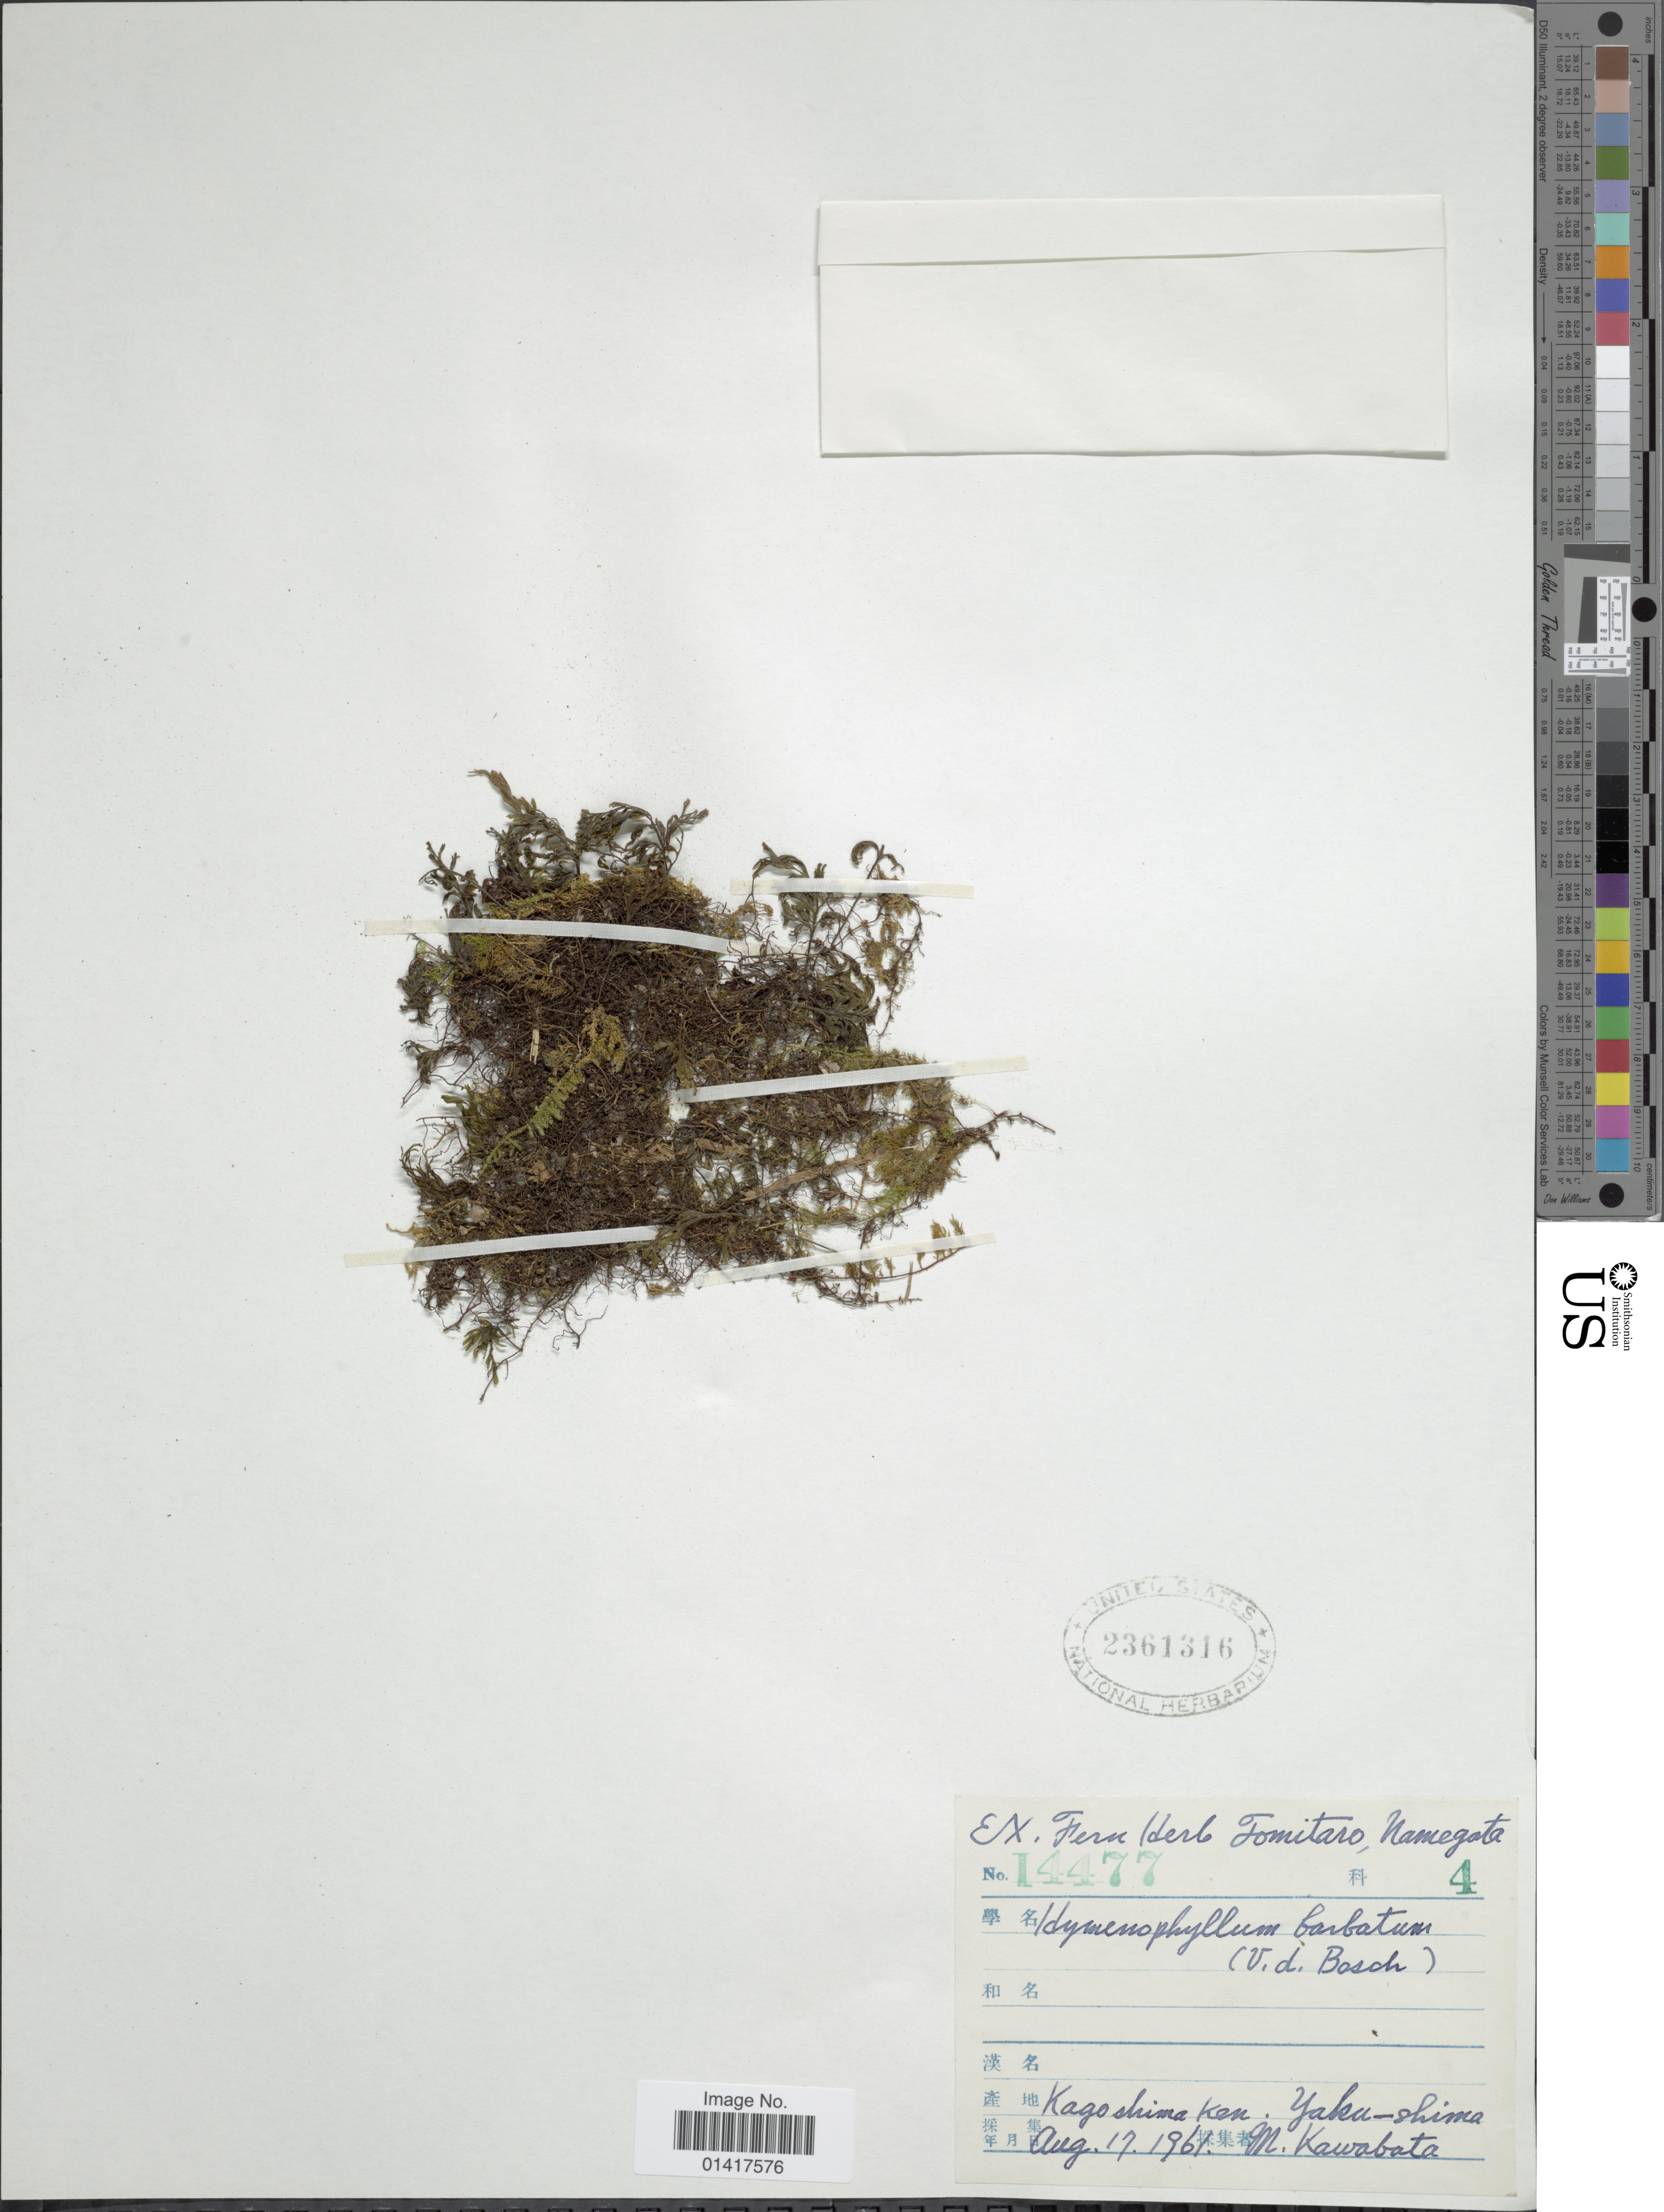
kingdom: Plantae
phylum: Tracheophyta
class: Polypodiopsida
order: Hymenophyllales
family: Hymenophyllaceae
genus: Hymenophyllum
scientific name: Hymenophyllum barbatum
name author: (Bosch) Baker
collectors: M. Kawabata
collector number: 4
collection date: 1961-08-17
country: Japan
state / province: Kagosima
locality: Kagoshima Ken. Yaku-Shima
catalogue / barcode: US 2361316